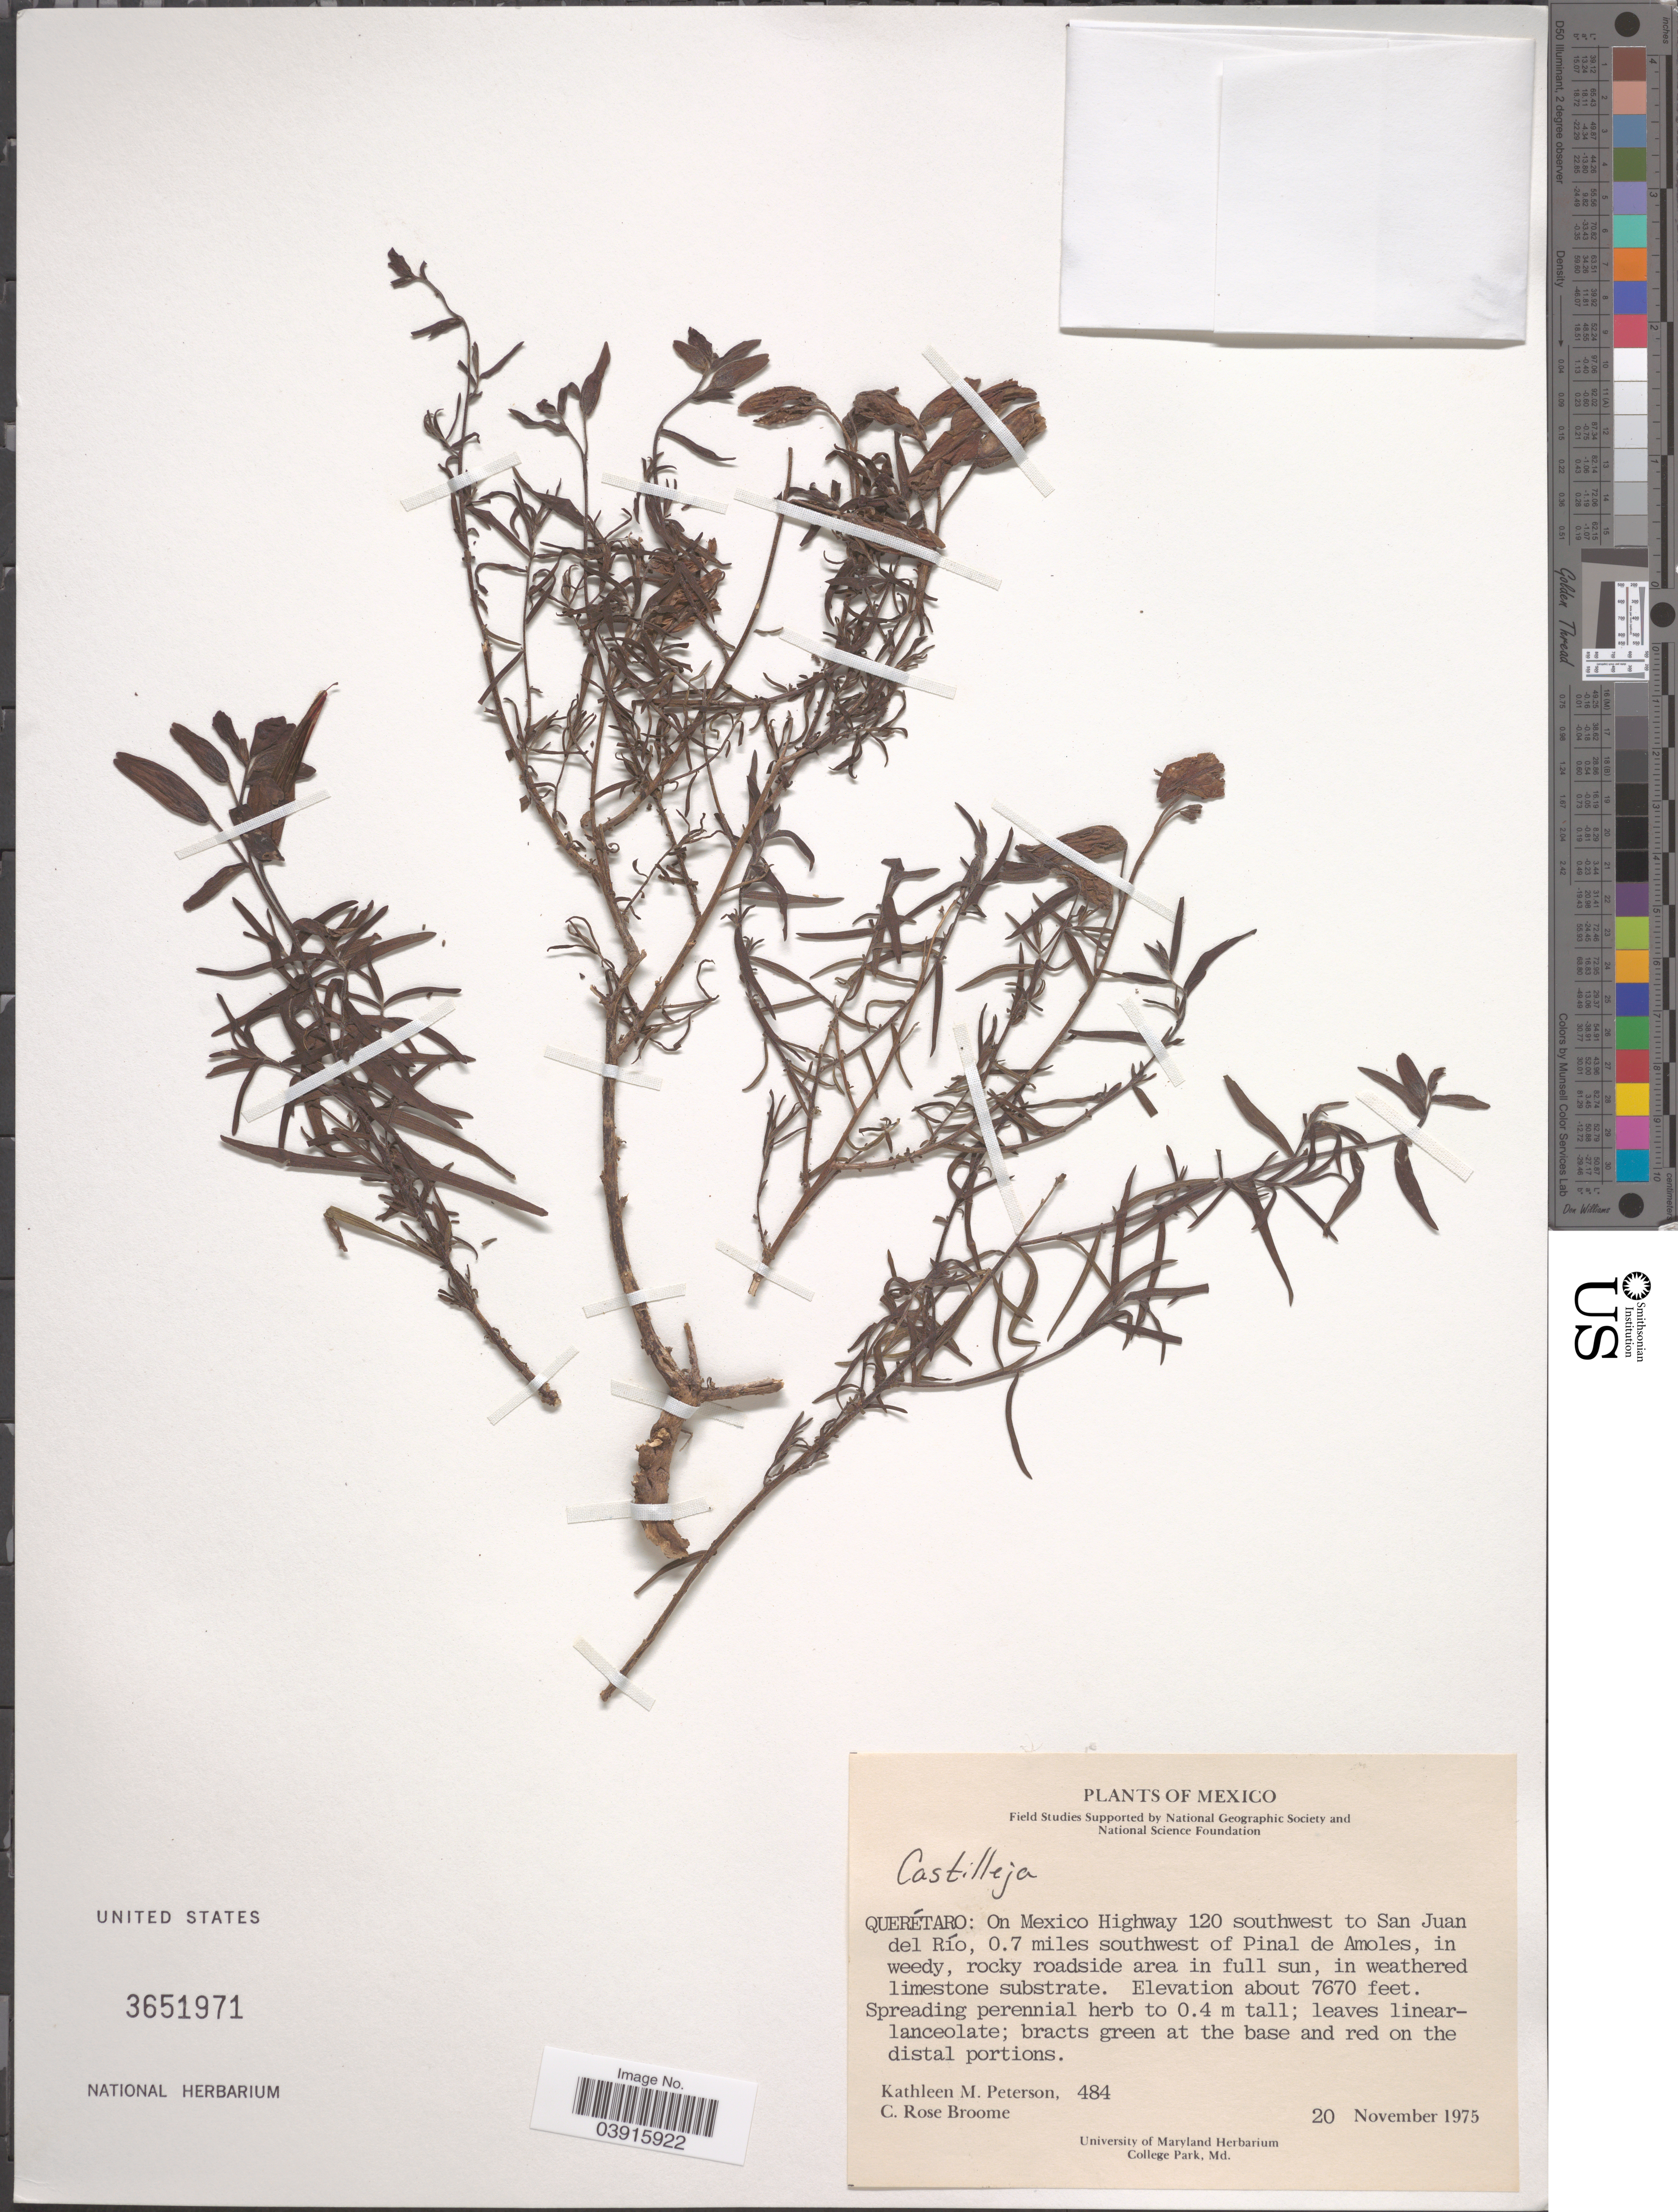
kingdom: Plantae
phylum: Tracheophyta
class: Magnoliopsida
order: Lamiales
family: Orobanchaceae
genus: Castilleja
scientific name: Castilleja sp.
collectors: K. Peterson & C. R. Broome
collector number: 484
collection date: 1975-11-20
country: Mexico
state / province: Querétaro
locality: On Mexico Highway 120 southwest to San Juan del Río, 0.7 miles southwest of Pinal de Amoles.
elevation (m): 2338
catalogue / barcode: US 3651971